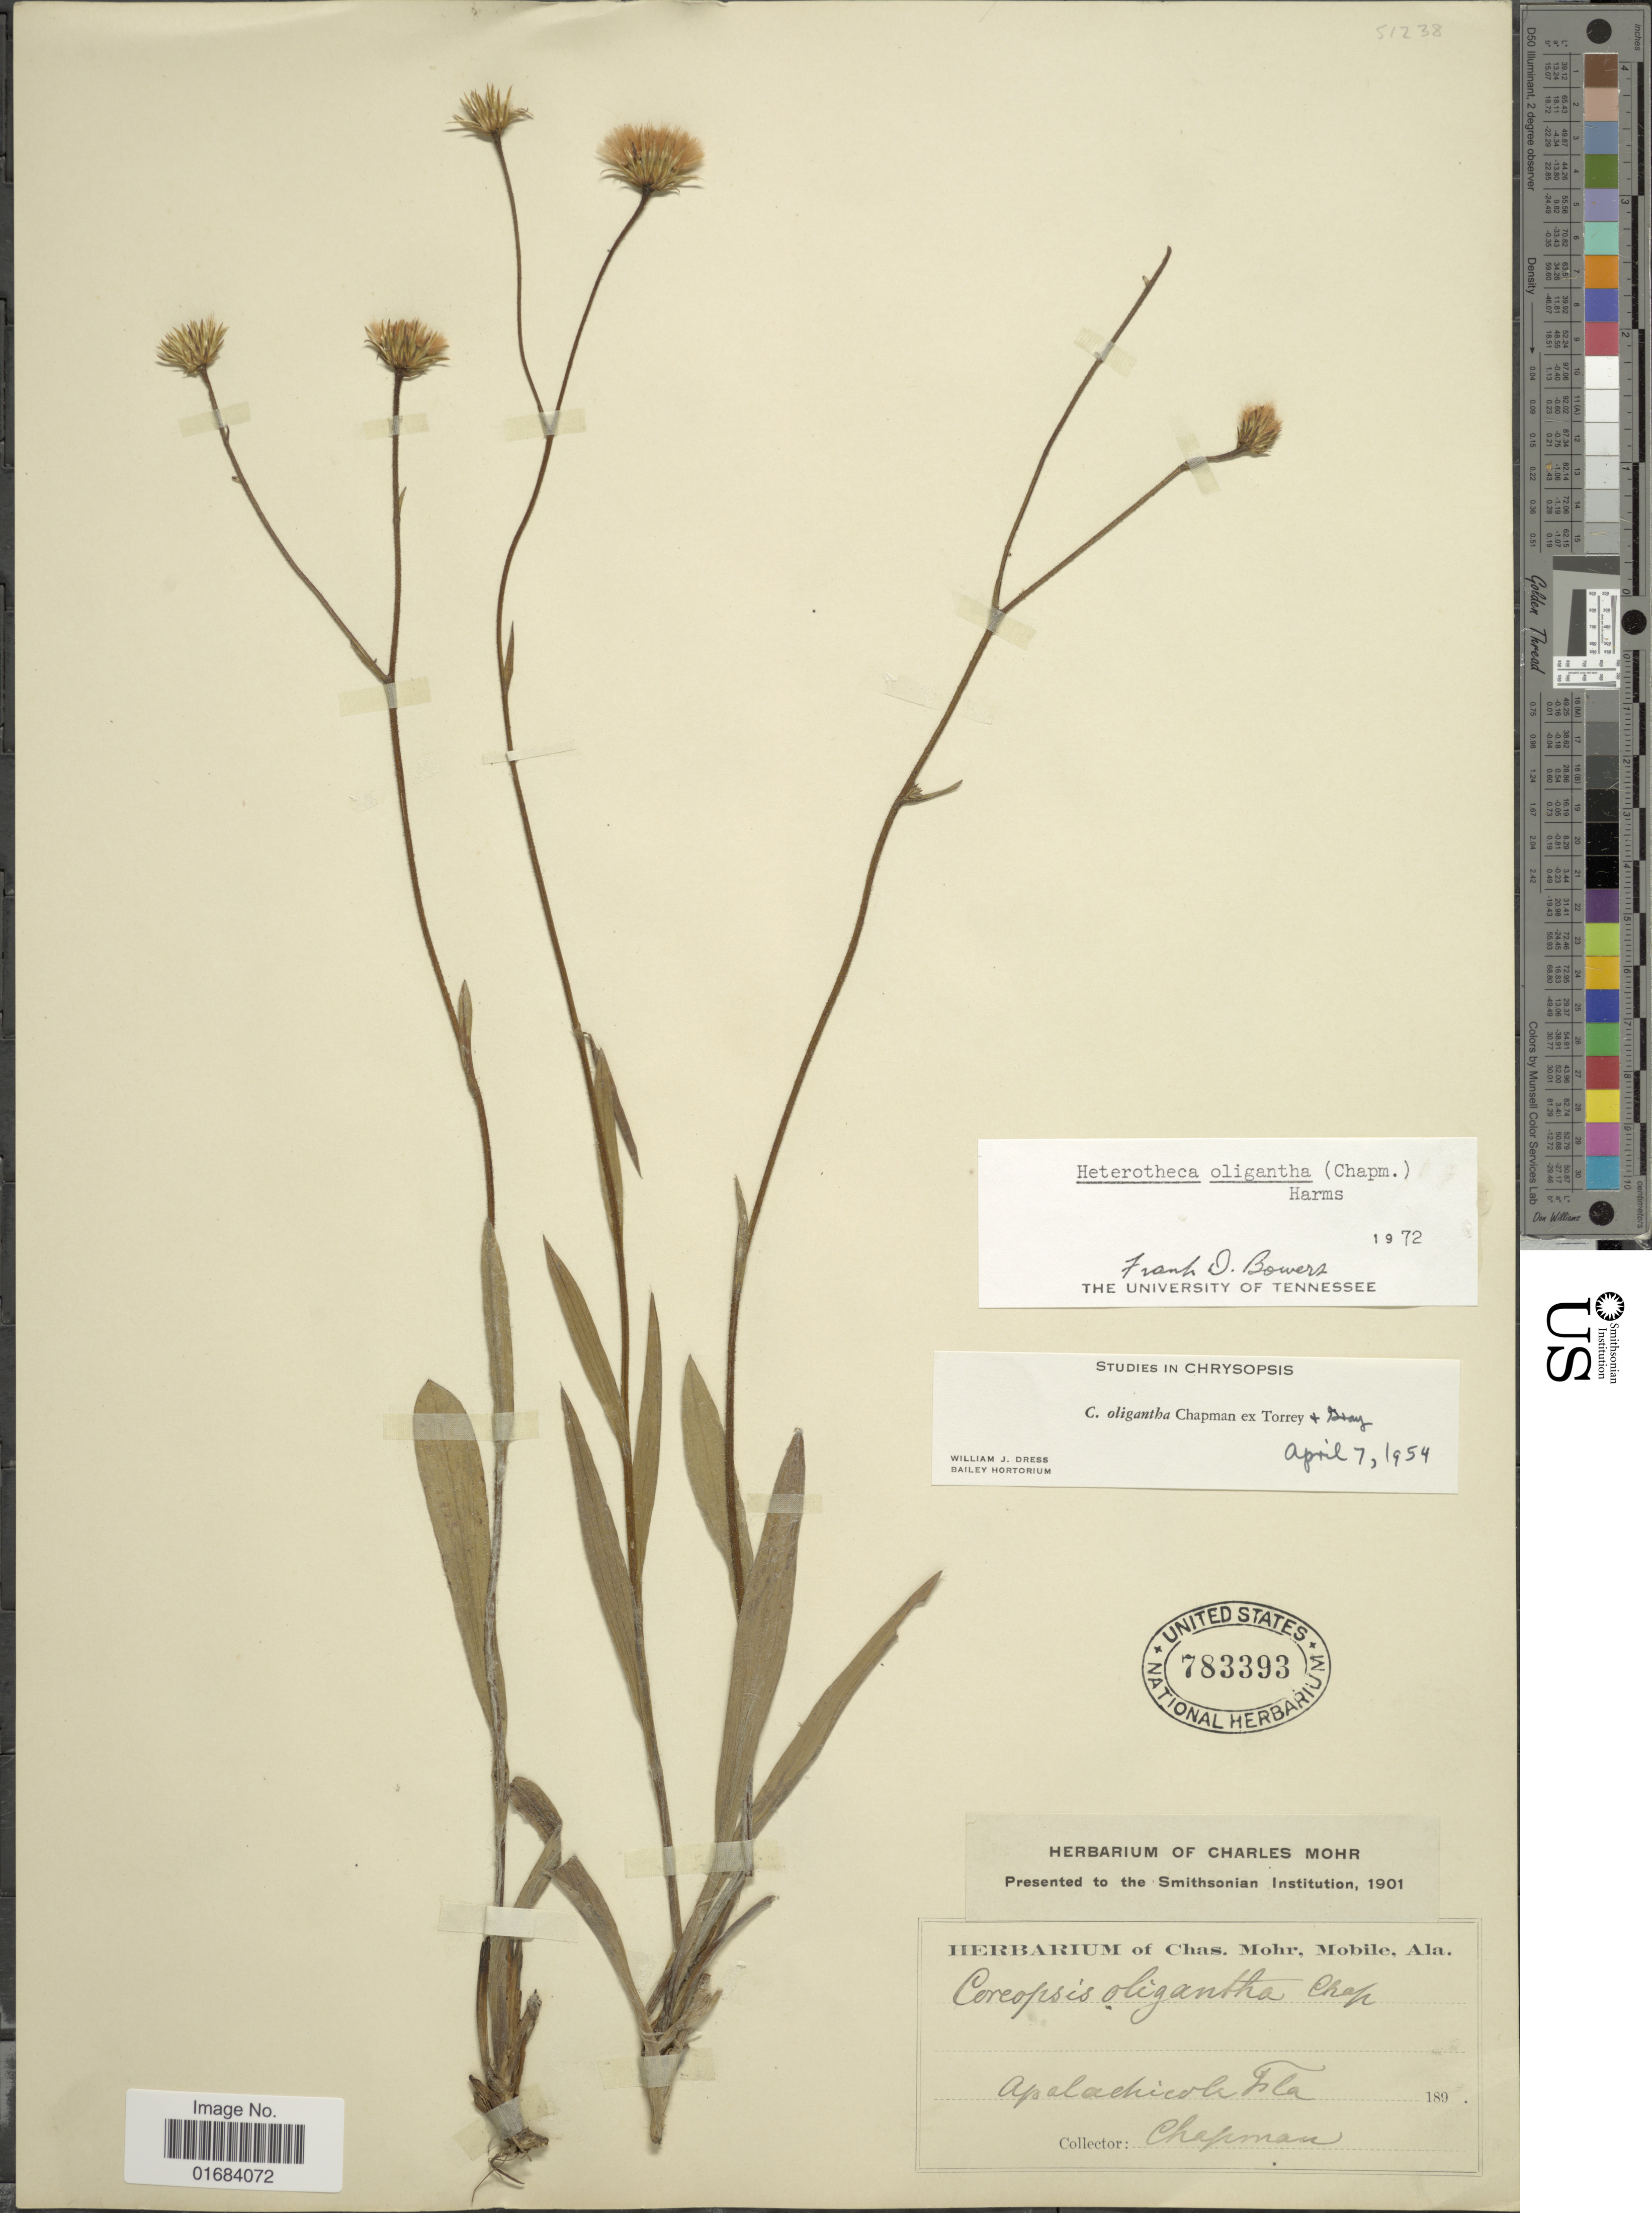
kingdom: Plantae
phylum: Tracheophyta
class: Magnoliopsida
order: Asterales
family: Asteraceae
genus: Pityopsis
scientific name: Pityopsis oligantha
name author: (Chapm. ex Torr. & A. Gray) Small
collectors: A. Chapman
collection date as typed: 189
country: United States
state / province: Florida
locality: Apalachicole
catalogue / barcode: US 783393